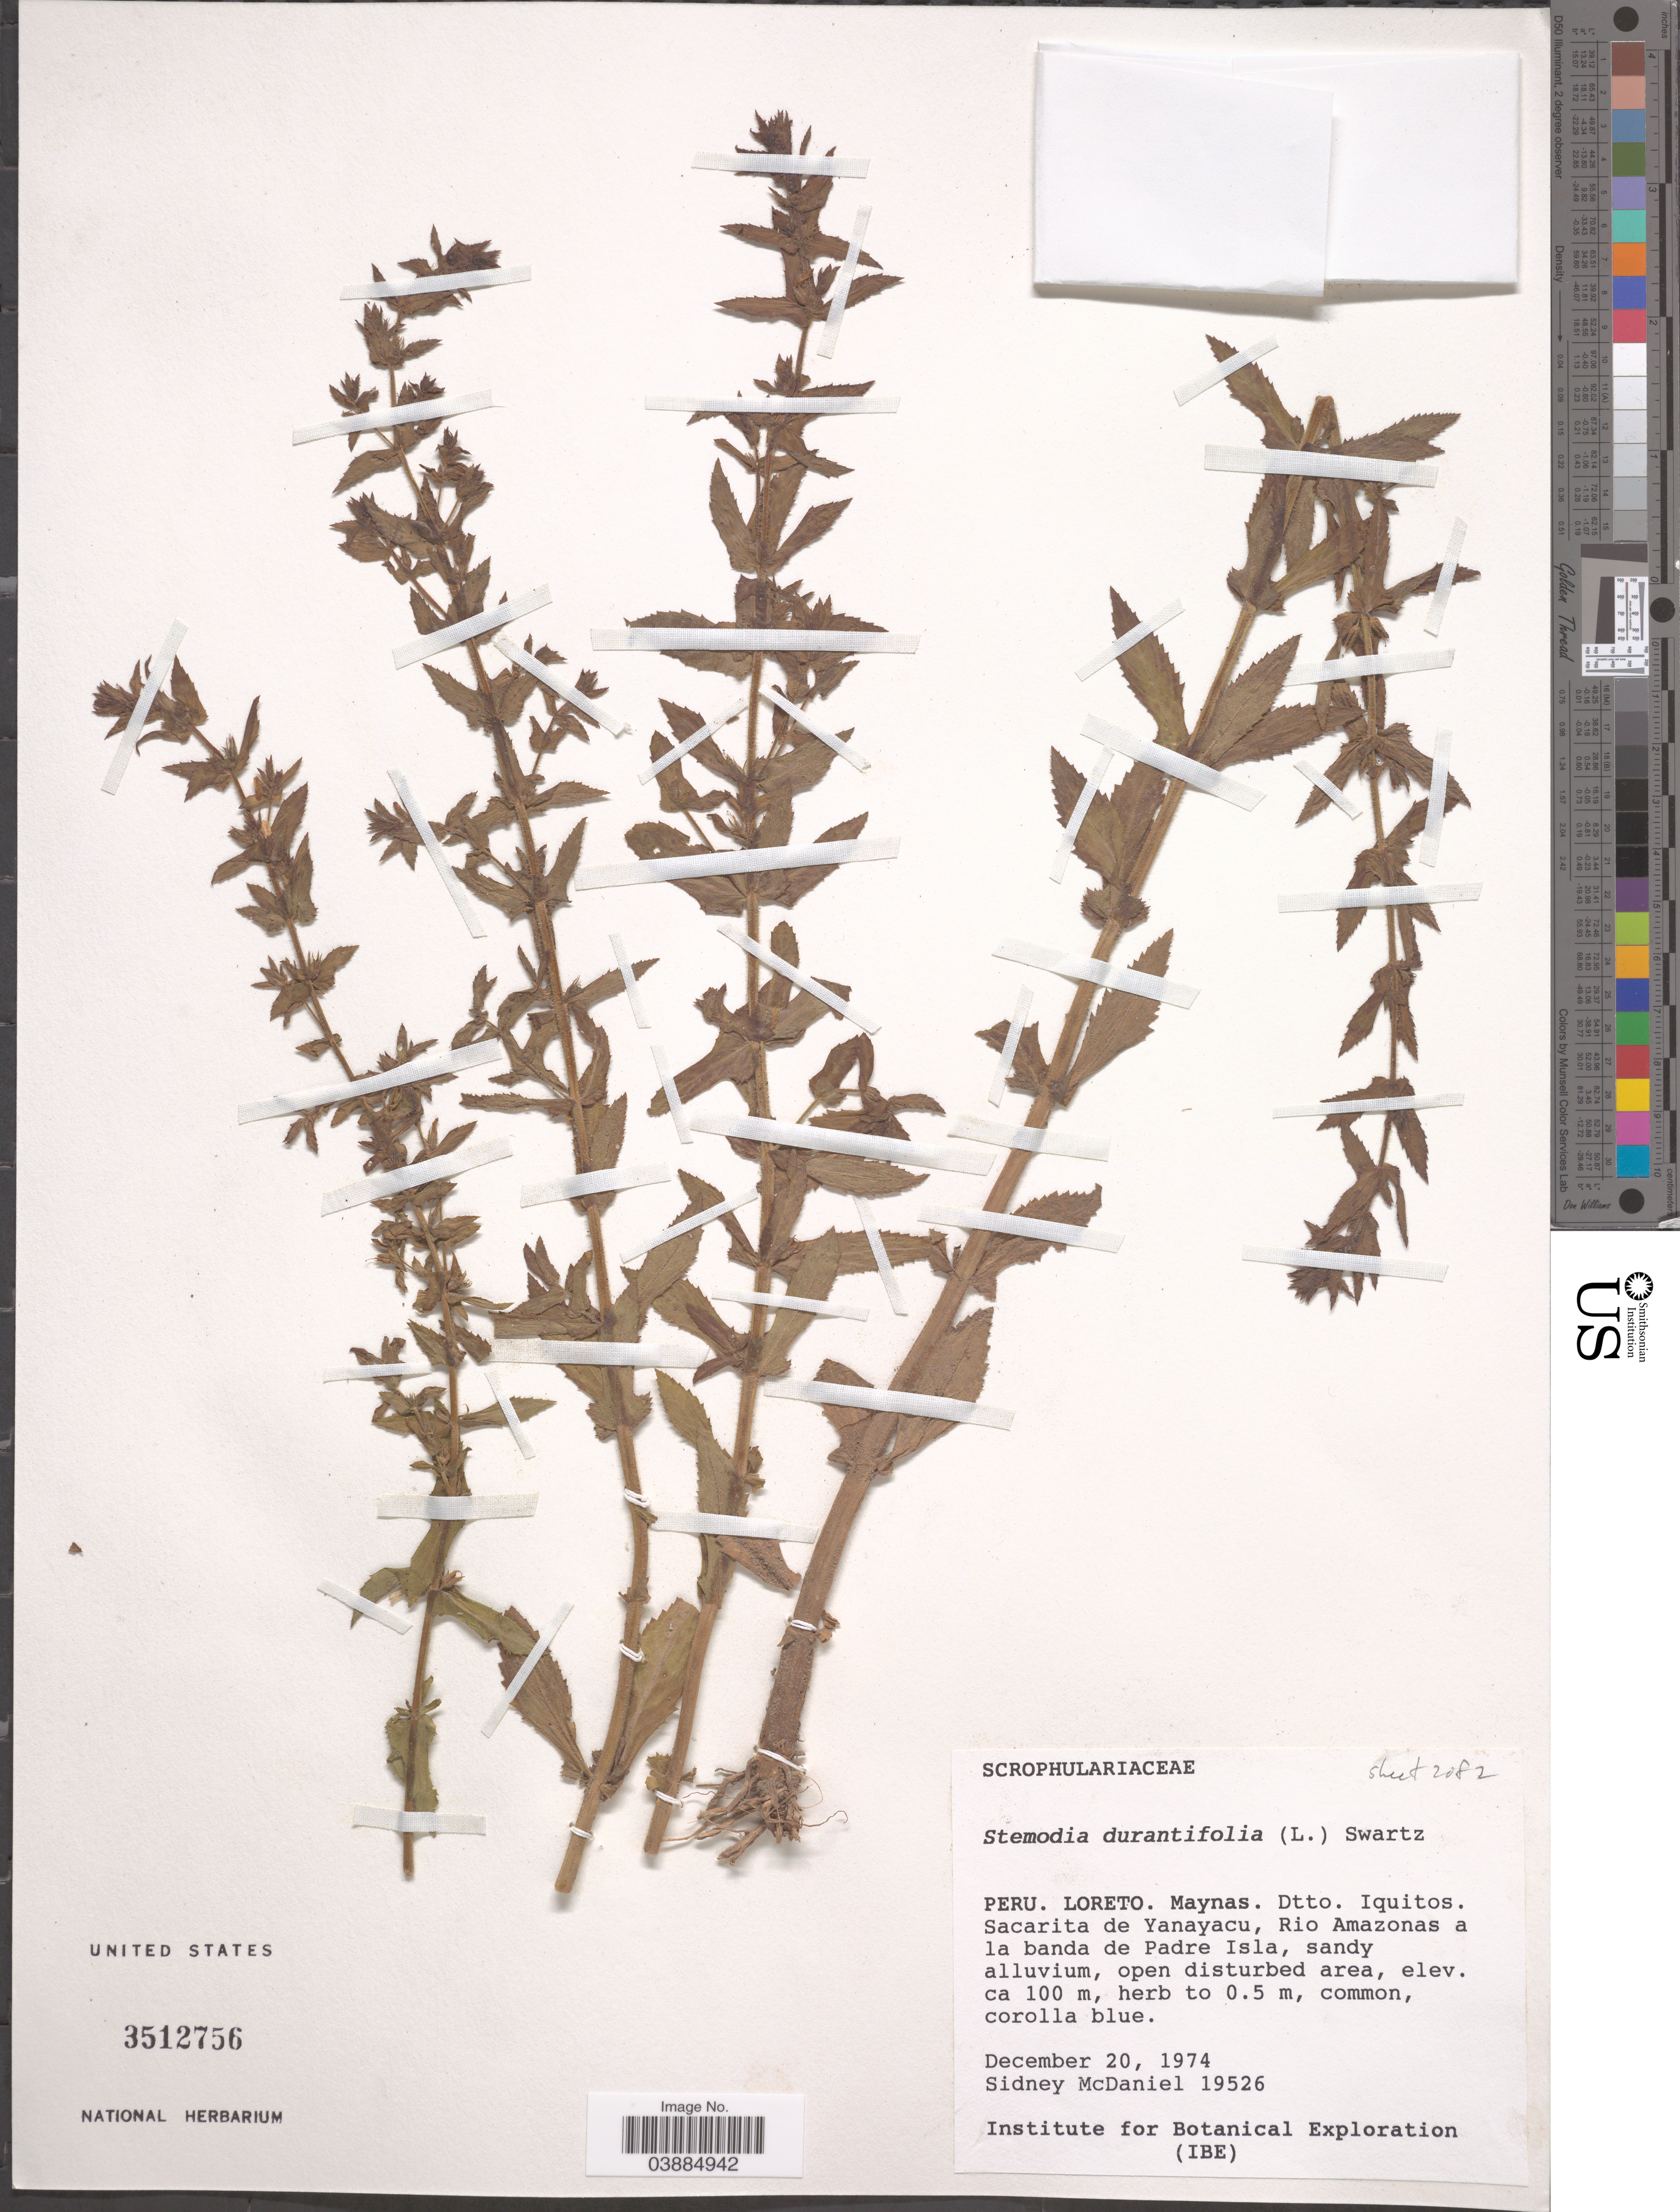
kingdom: Plantae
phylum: Tracheophyta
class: Magnoliopsida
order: Lamiales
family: Plantaginaceae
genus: Stemodia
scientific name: Stemodia durantifolia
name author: (L.) Sw.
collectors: S. McDaniel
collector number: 19526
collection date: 1974-12-20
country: Peru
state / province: Loreto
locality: Maynas. Dtto. Iquitos. Sacarita de Yanayacu, Rio Amazonas a la banda de Padre Isla.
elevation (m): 100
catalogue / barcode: US 3512756